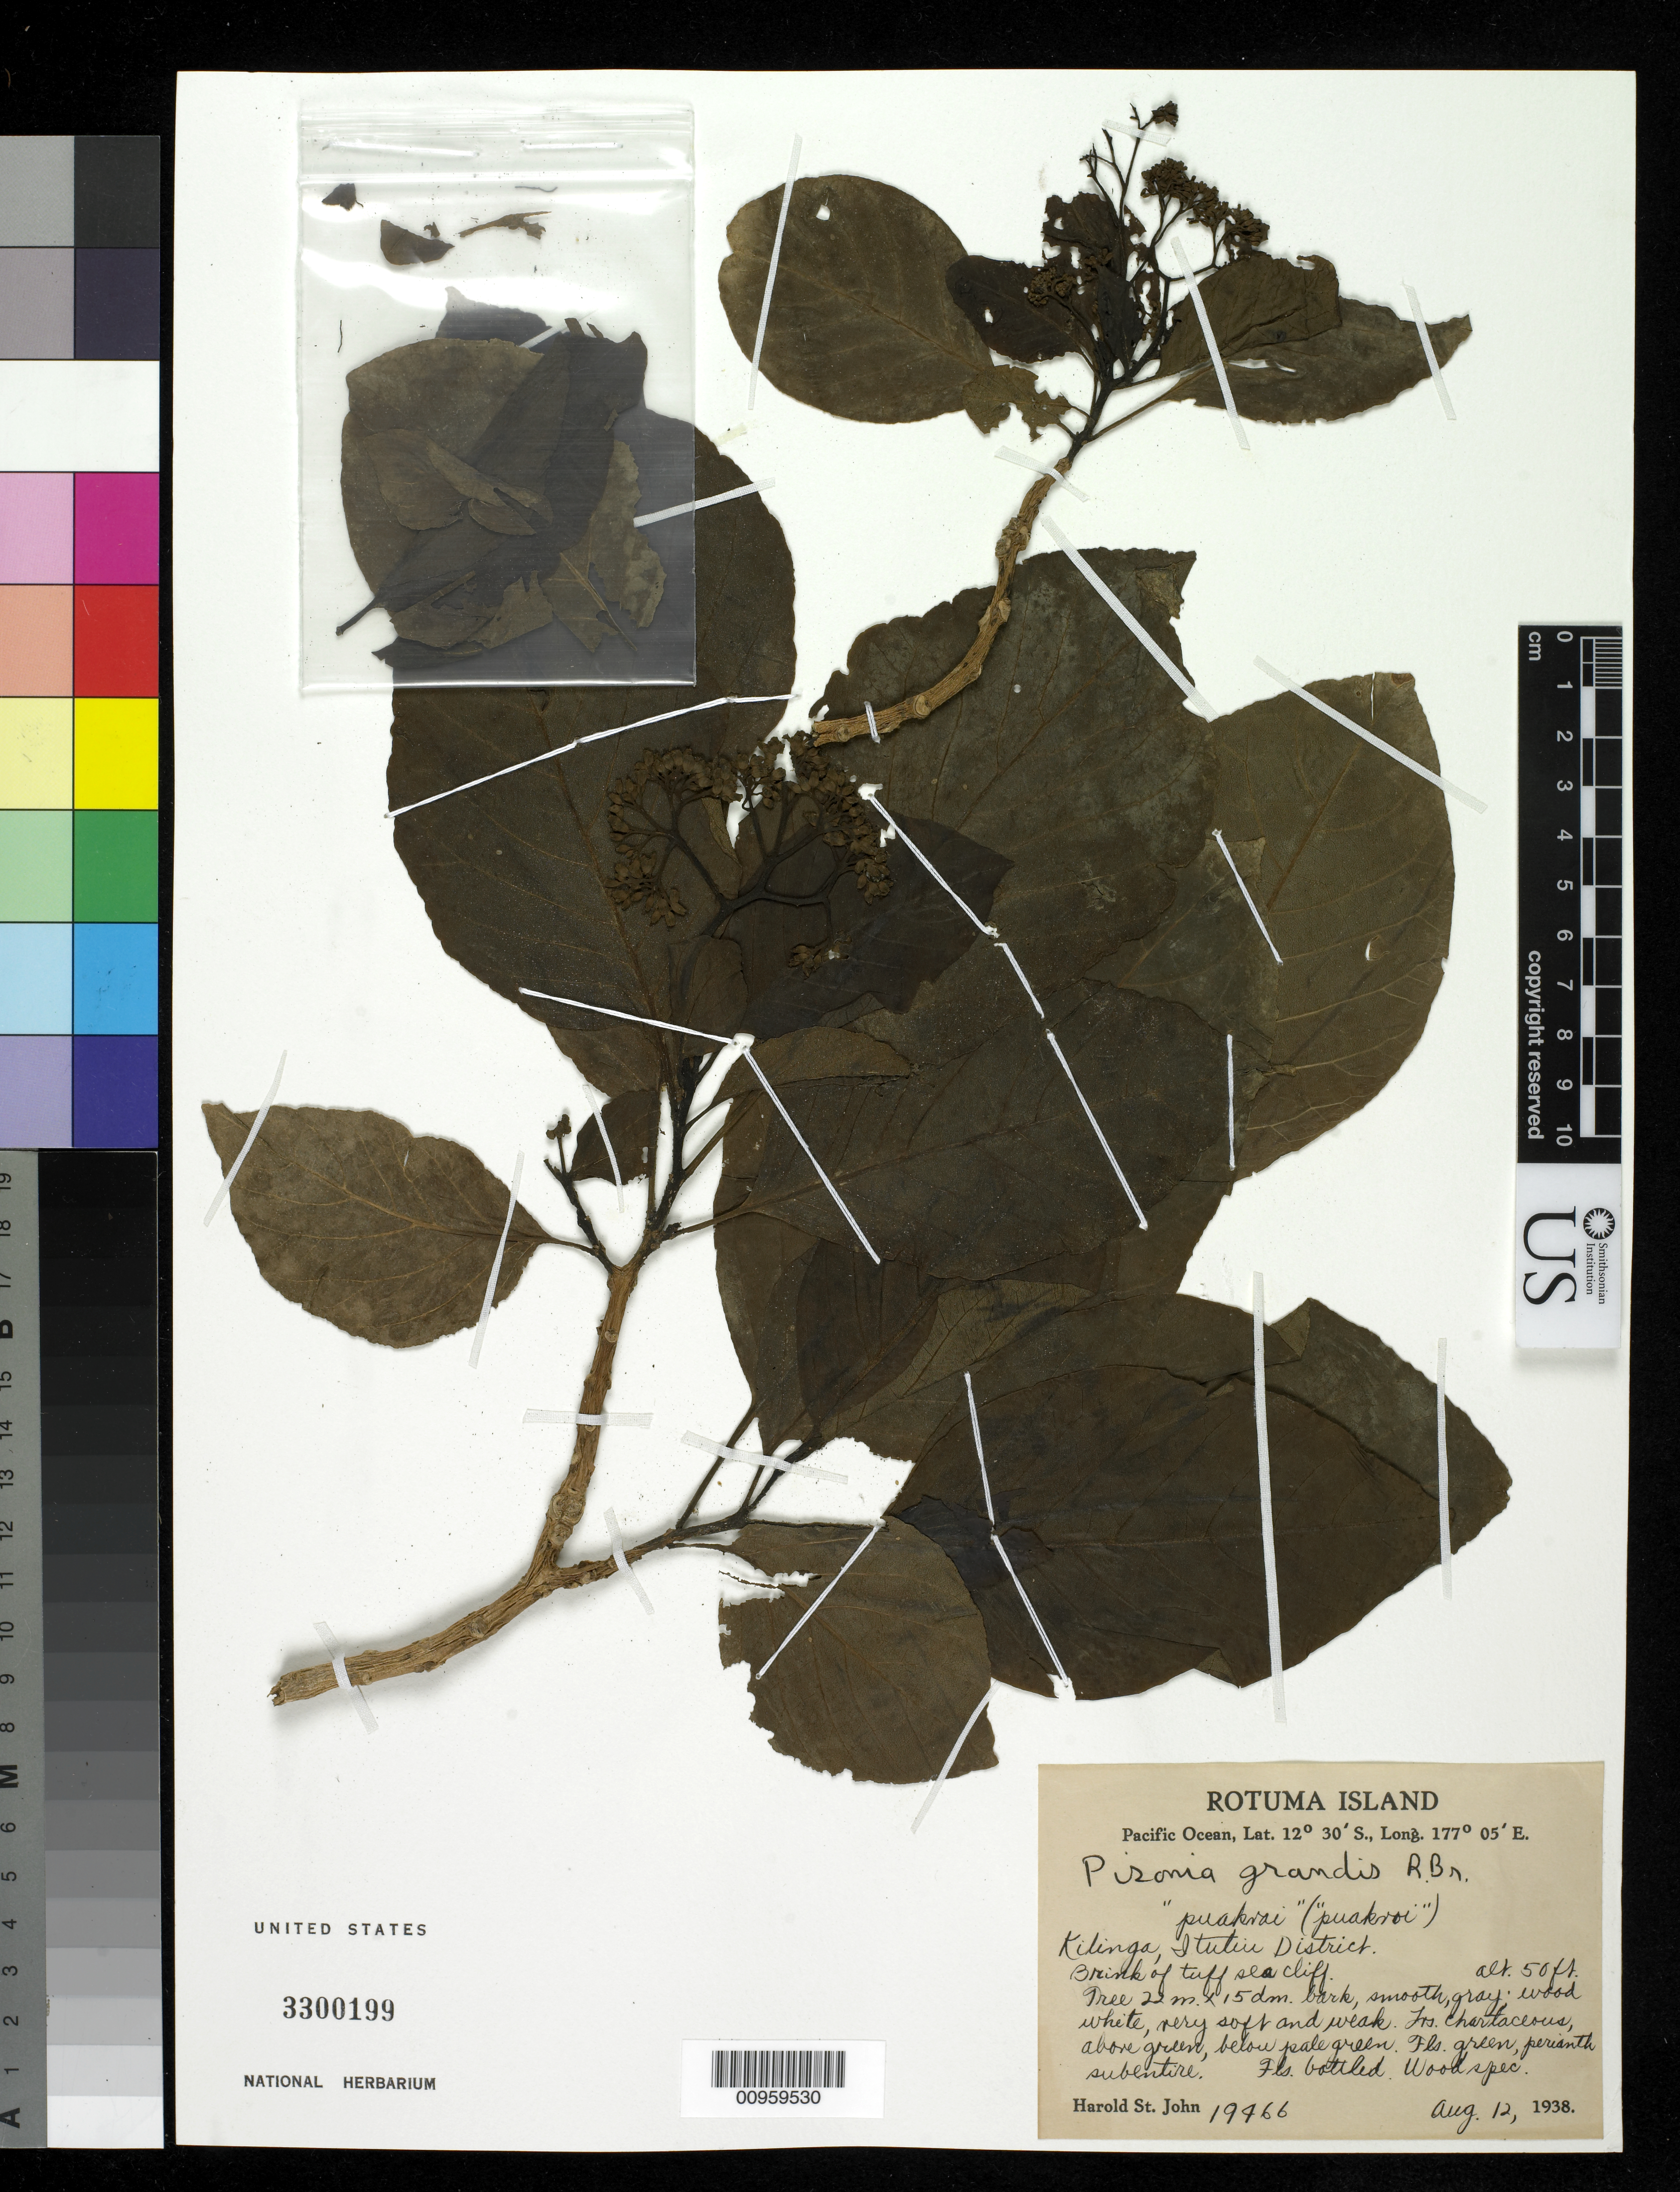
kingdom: Plantae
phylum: Tracheophyta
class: Magnoliopsida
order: Caryophyllales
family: Nyctaginaceae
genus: Pisonia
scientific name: Pisonia grandis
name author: R. Br.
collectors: H. St. John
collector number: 19466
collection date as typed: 12 Jul 1938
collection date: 1938-07-12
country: Fiji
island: Rotuma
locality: Kilinga, Ituliu district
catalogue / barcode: US 3300199